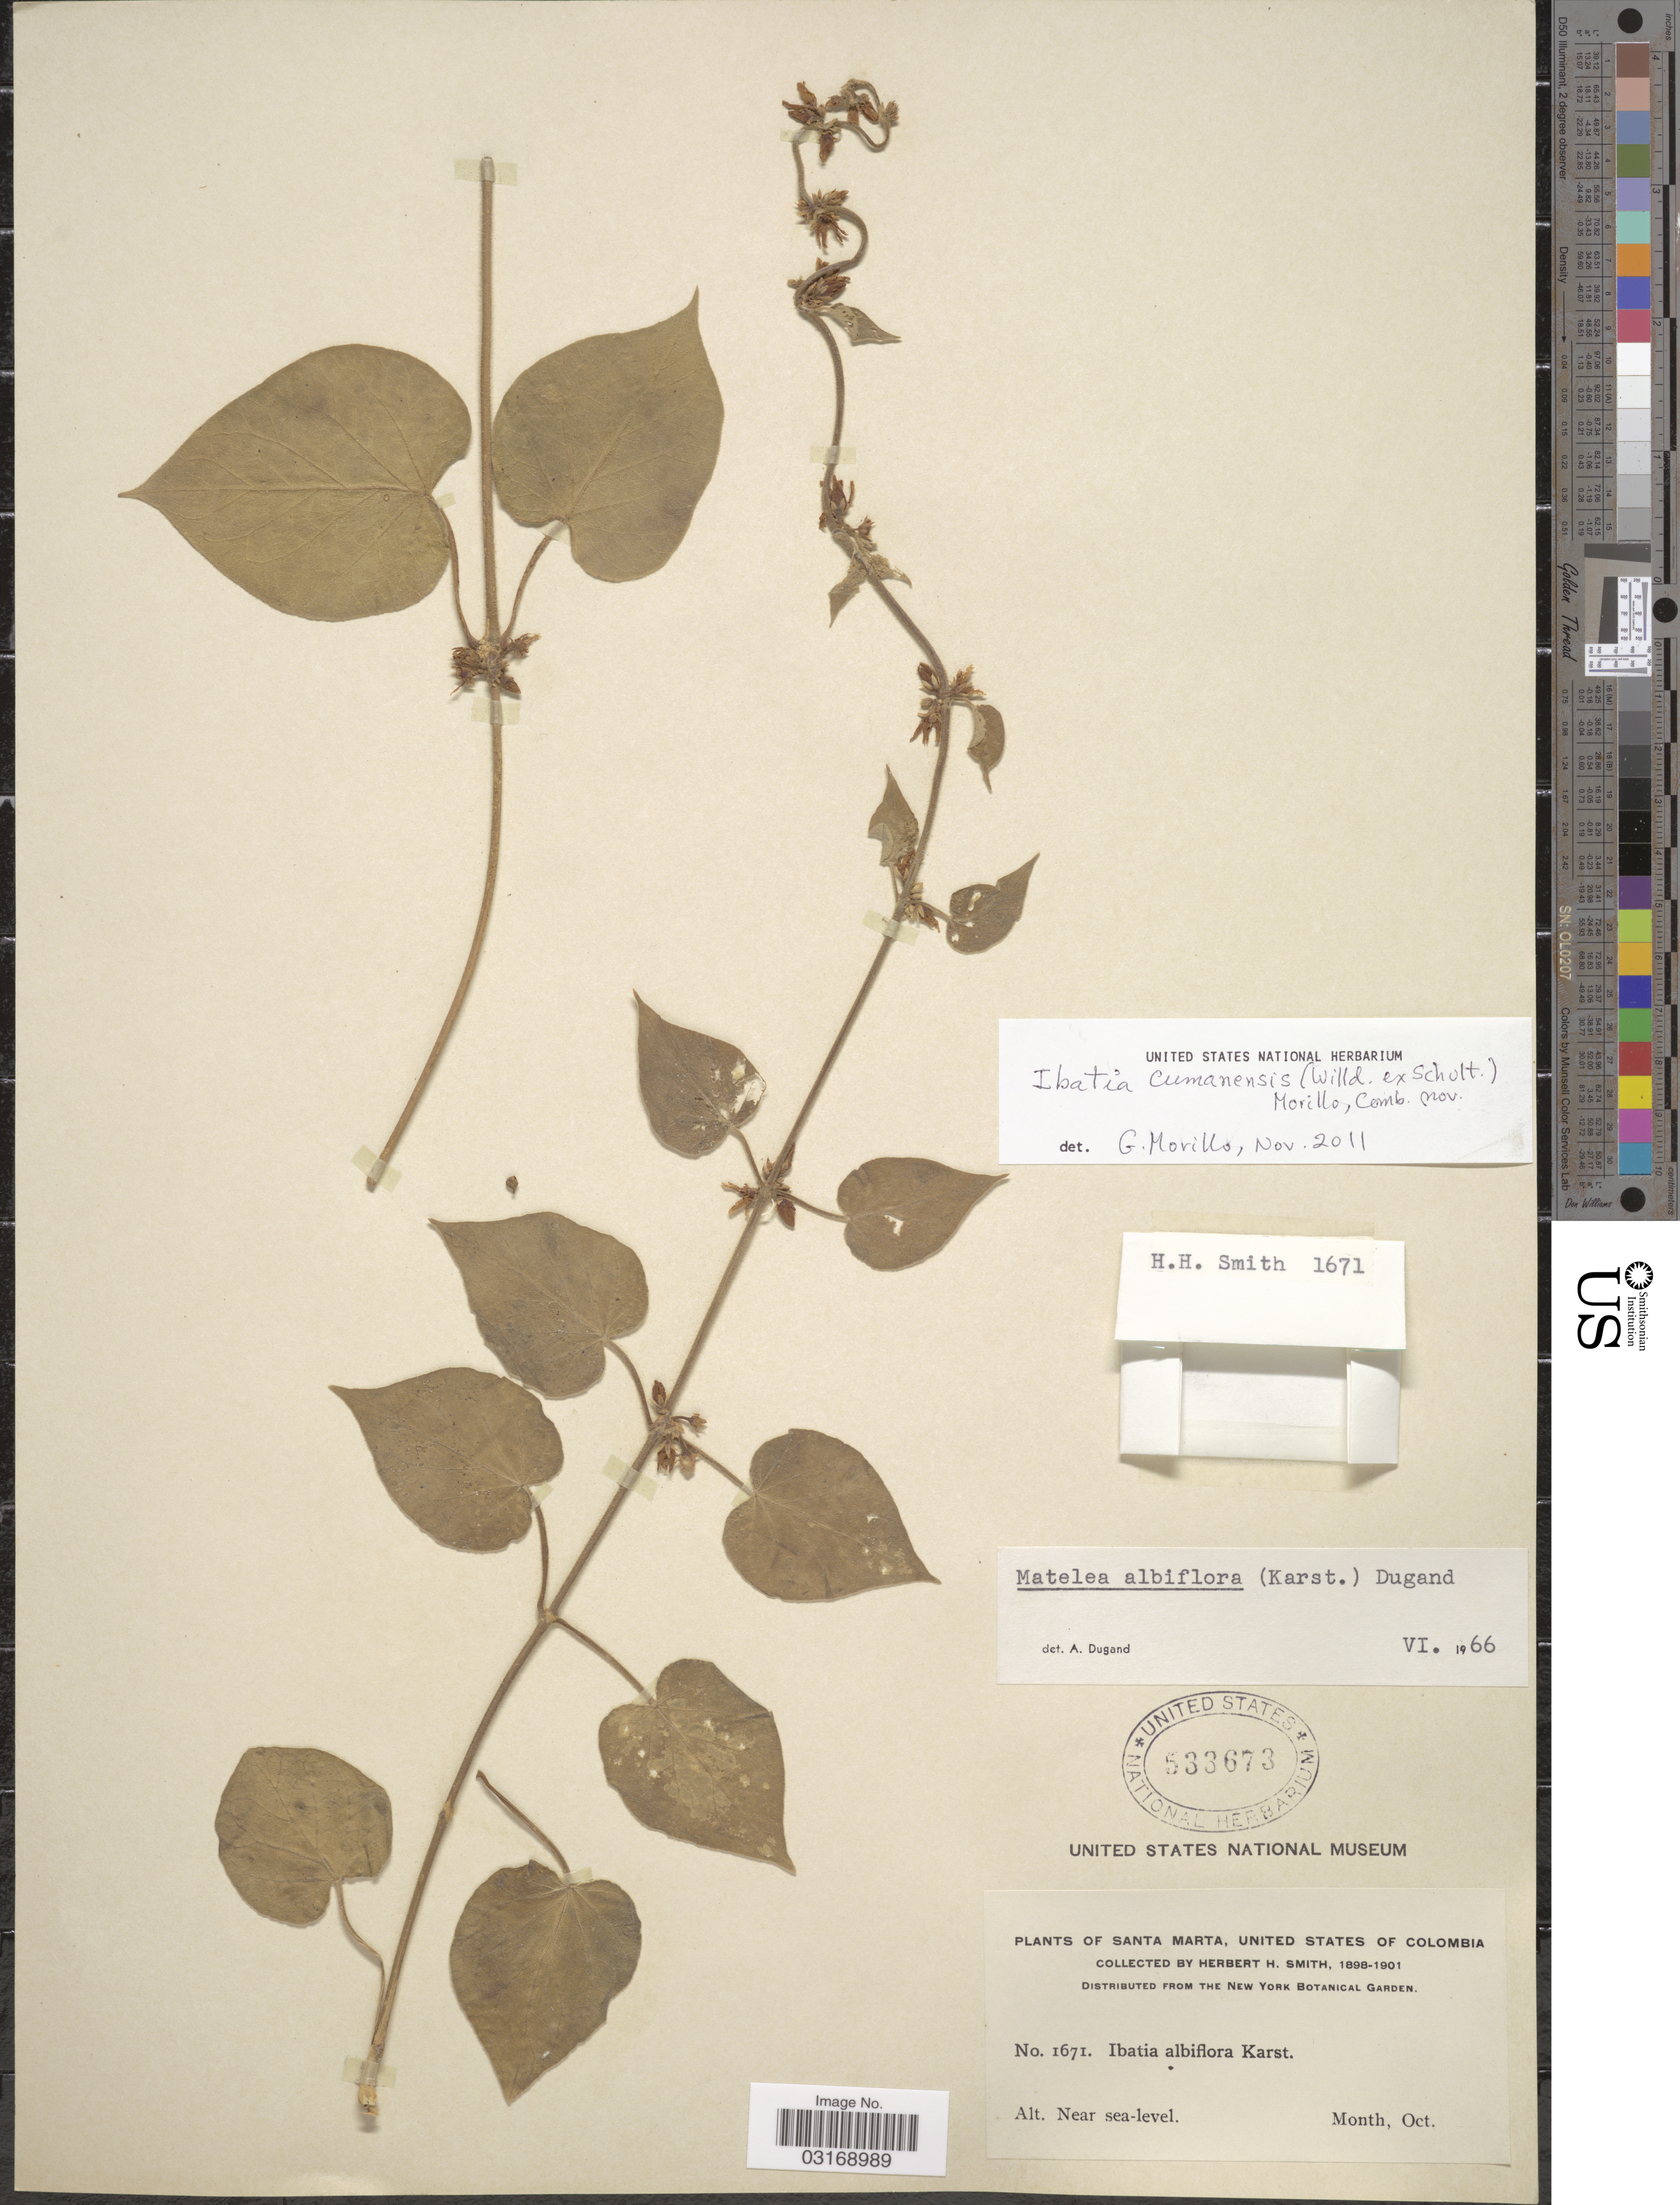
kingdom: Plantae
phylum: Tracheophyta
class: Magnoliopsida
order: Gentianales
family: Apocynaceae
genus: Ibatia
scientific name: Ibatia albiflora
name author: H. Karst.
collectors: Herbert H. Smith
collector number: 1671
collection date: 1898-10/1901-10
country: Colombia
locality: Santa Marta, United States of Colombia.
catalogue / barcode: US 533673